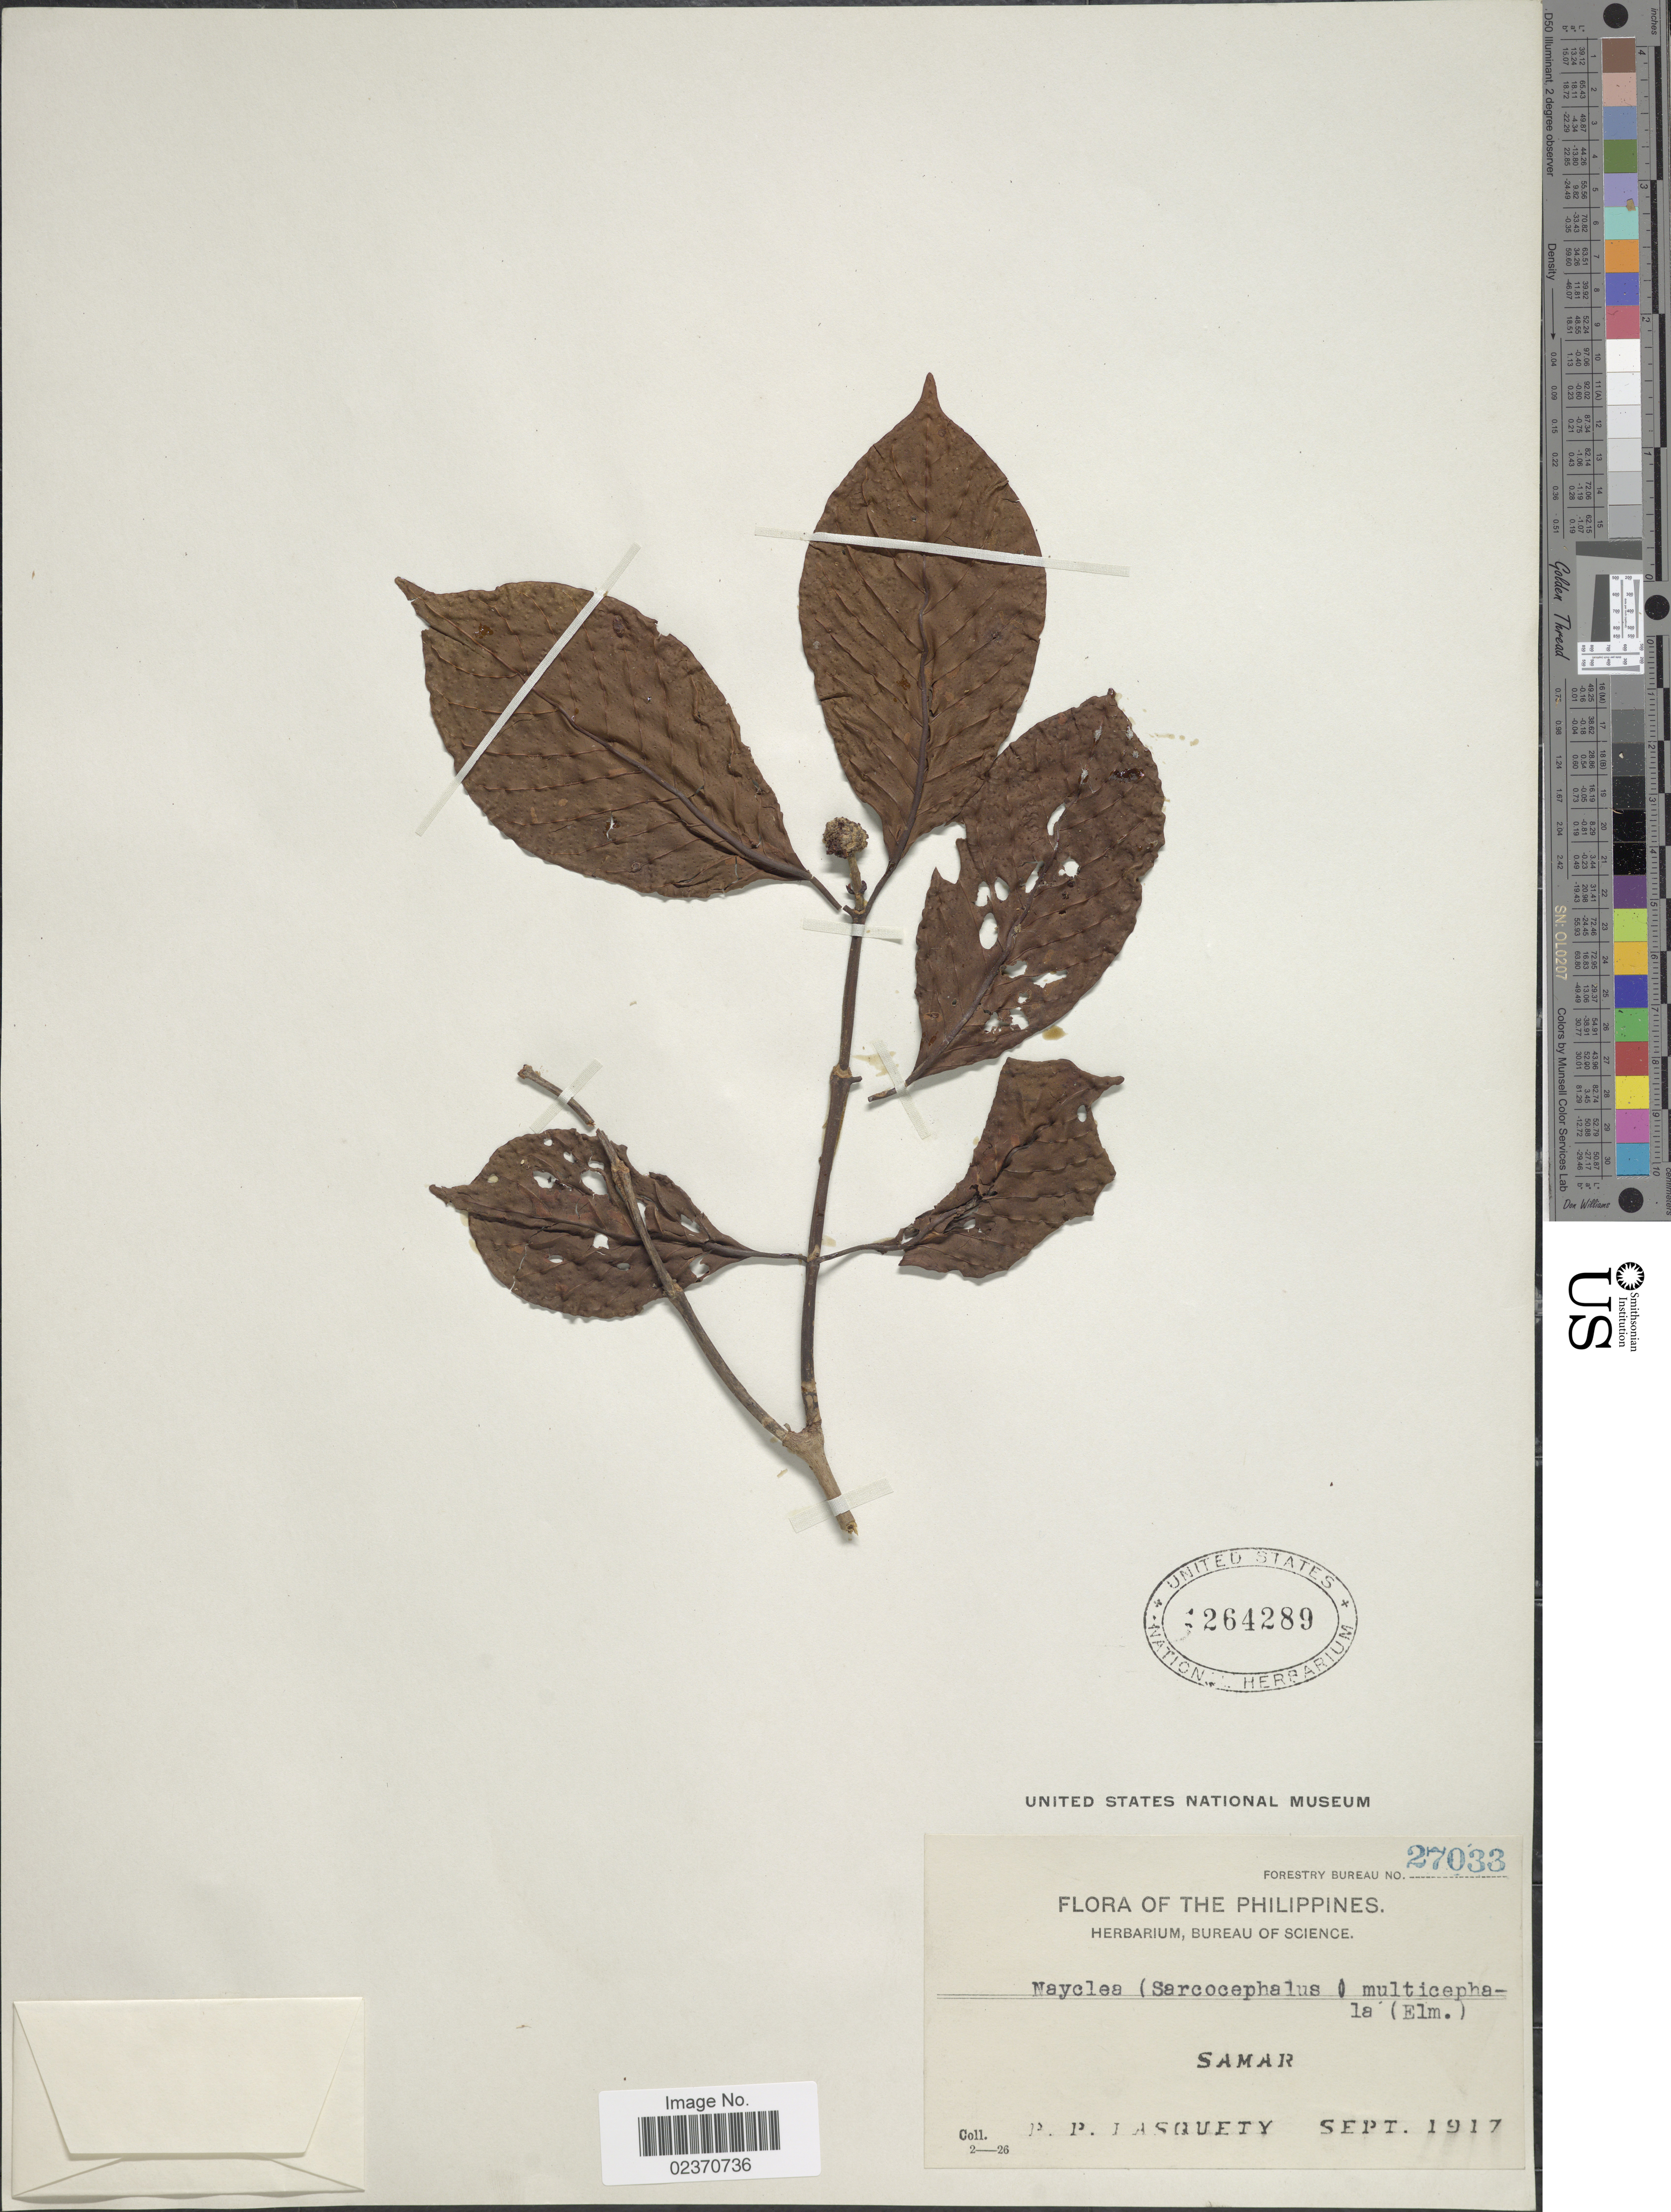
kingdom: Plantae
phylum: Tracheophyta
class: Magnoliopsida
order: Gentianales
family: Rubiaceae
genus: Nauclea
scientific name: Nauclea multicephala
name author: (Elmer) Merr.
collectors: P. Lasquety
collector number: Forestry Bureau 27033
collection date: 1917-09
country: Philippines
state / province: Eastern Visayas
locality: Samar